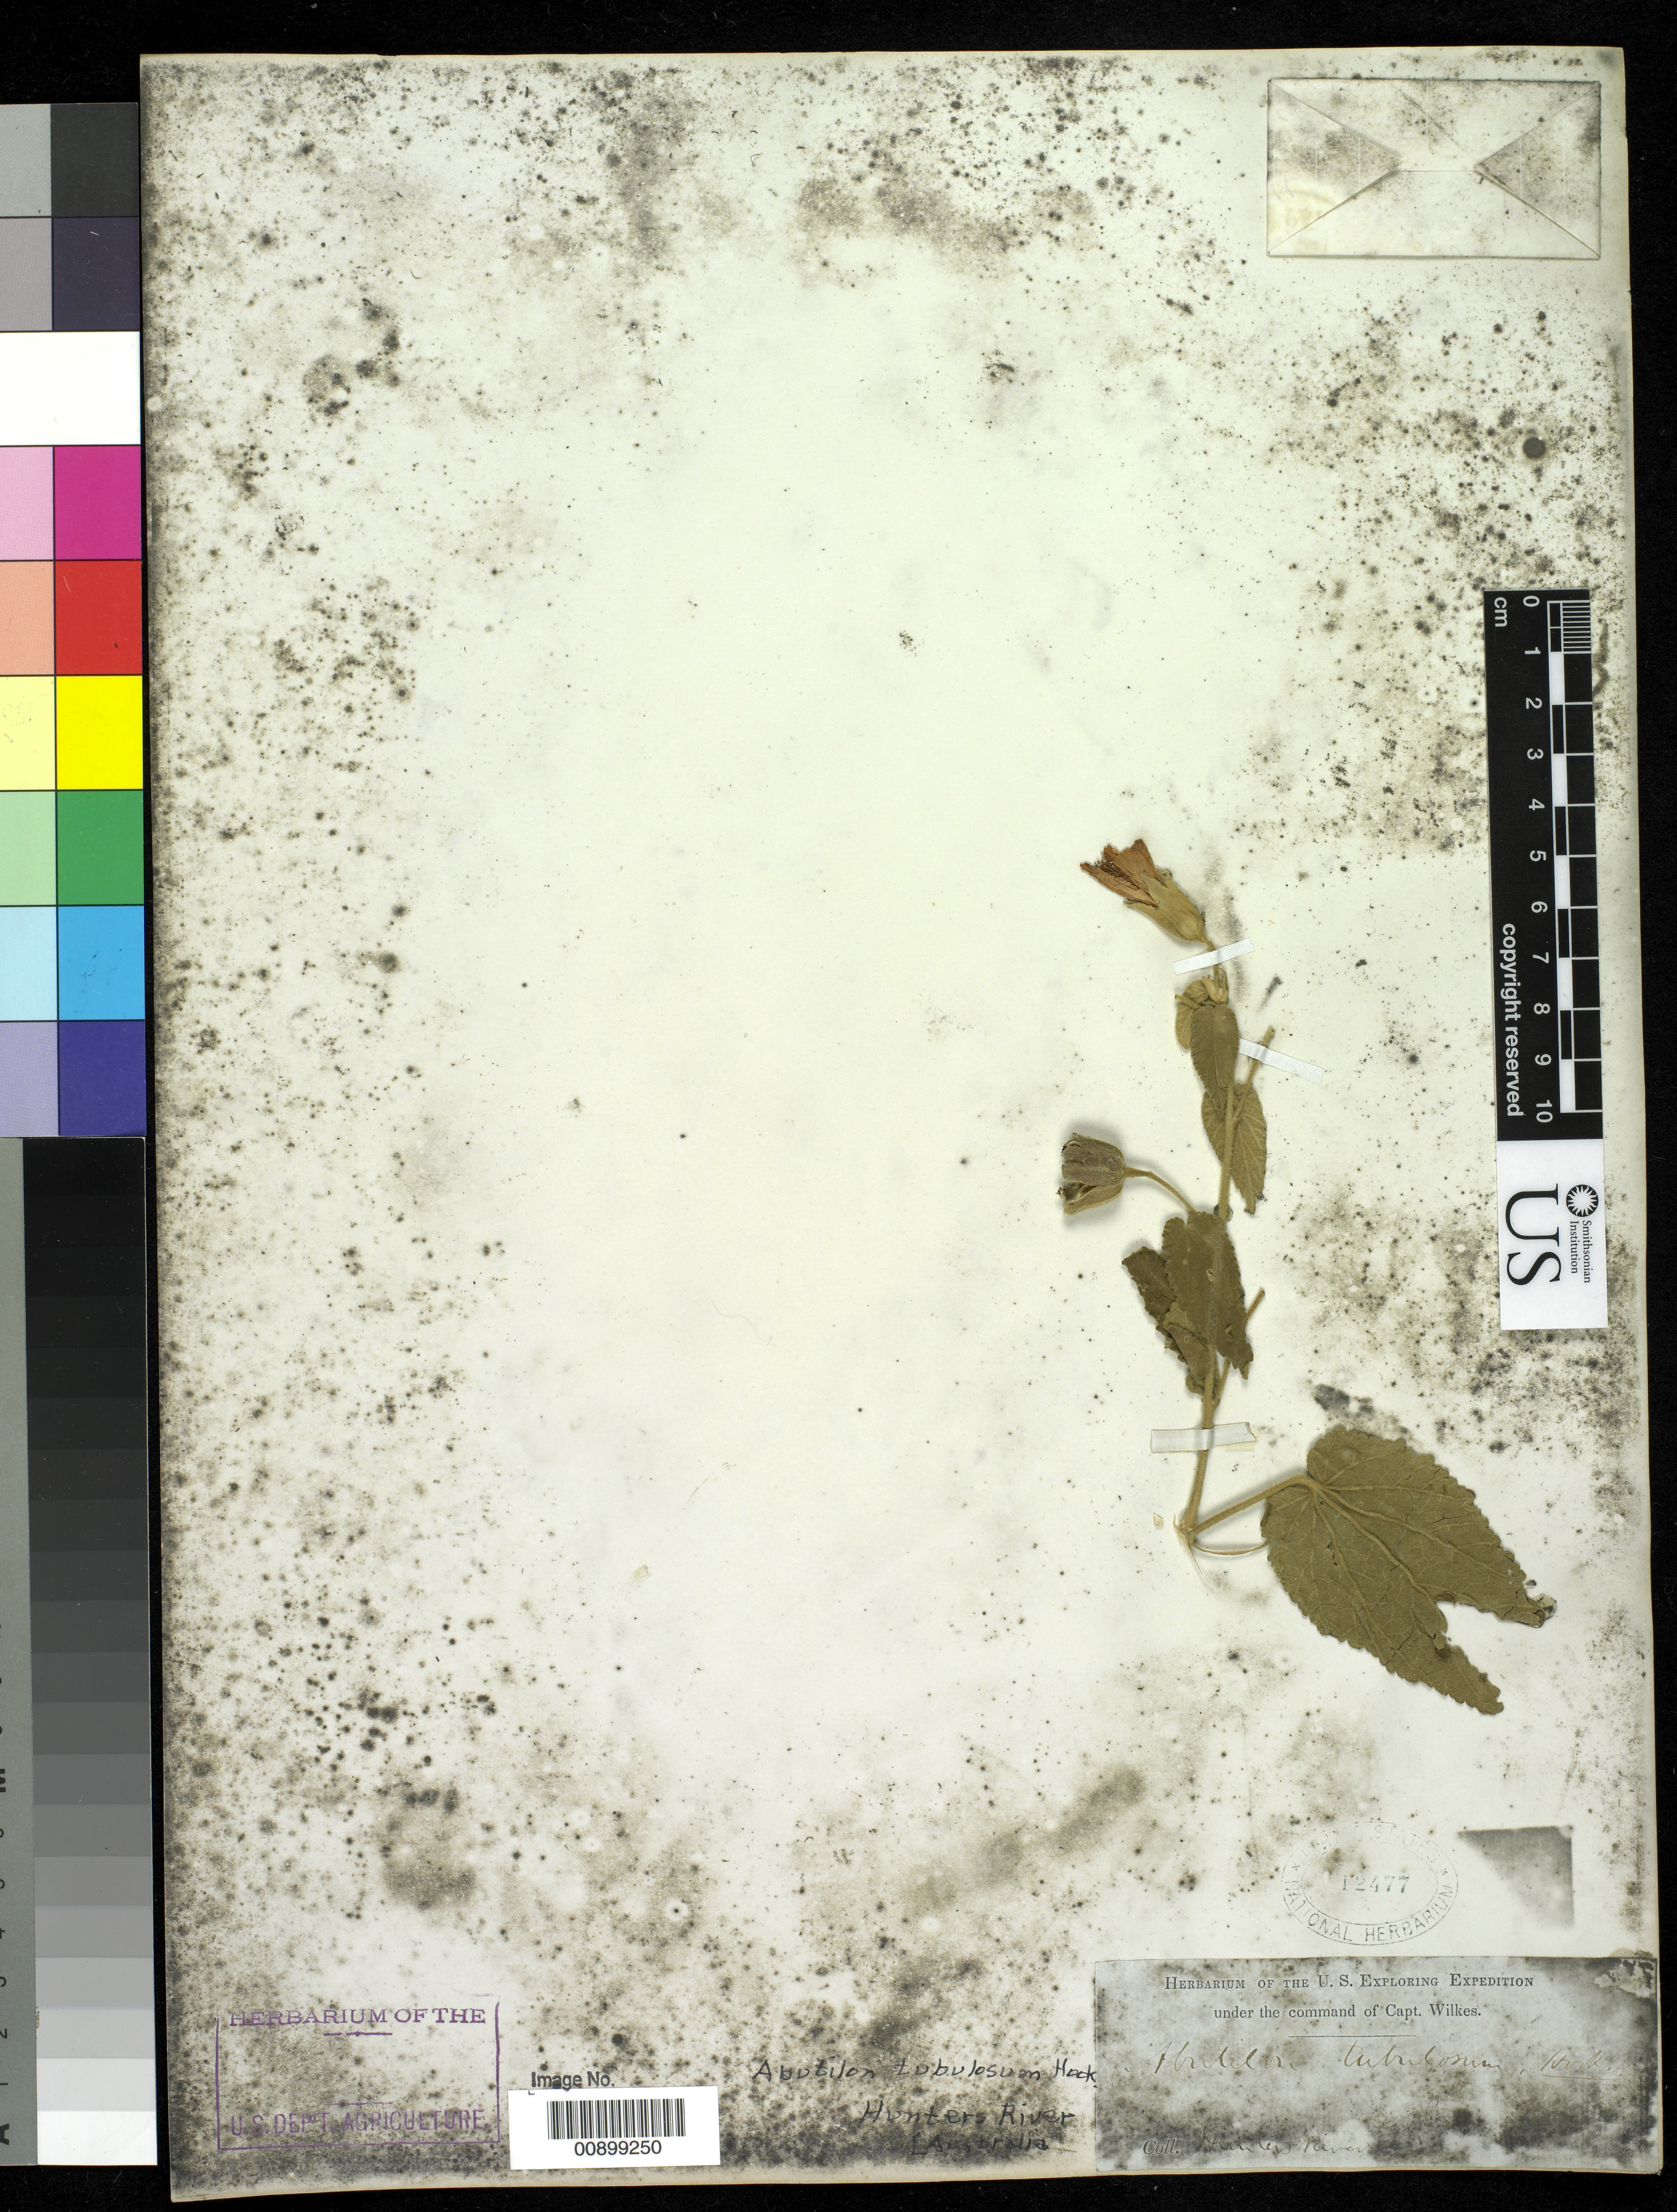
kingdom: Plantae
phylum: Tracheophyta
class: Magnoliopsida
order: Malvales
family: Malvaceae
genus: Abutilon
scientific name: Abutilon tubulosum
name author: Walp.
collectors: Wilkes Explor. Exped.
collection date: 1838/1842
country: Australia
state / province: New South Wales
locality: Hunter's River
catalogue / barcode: US 12477